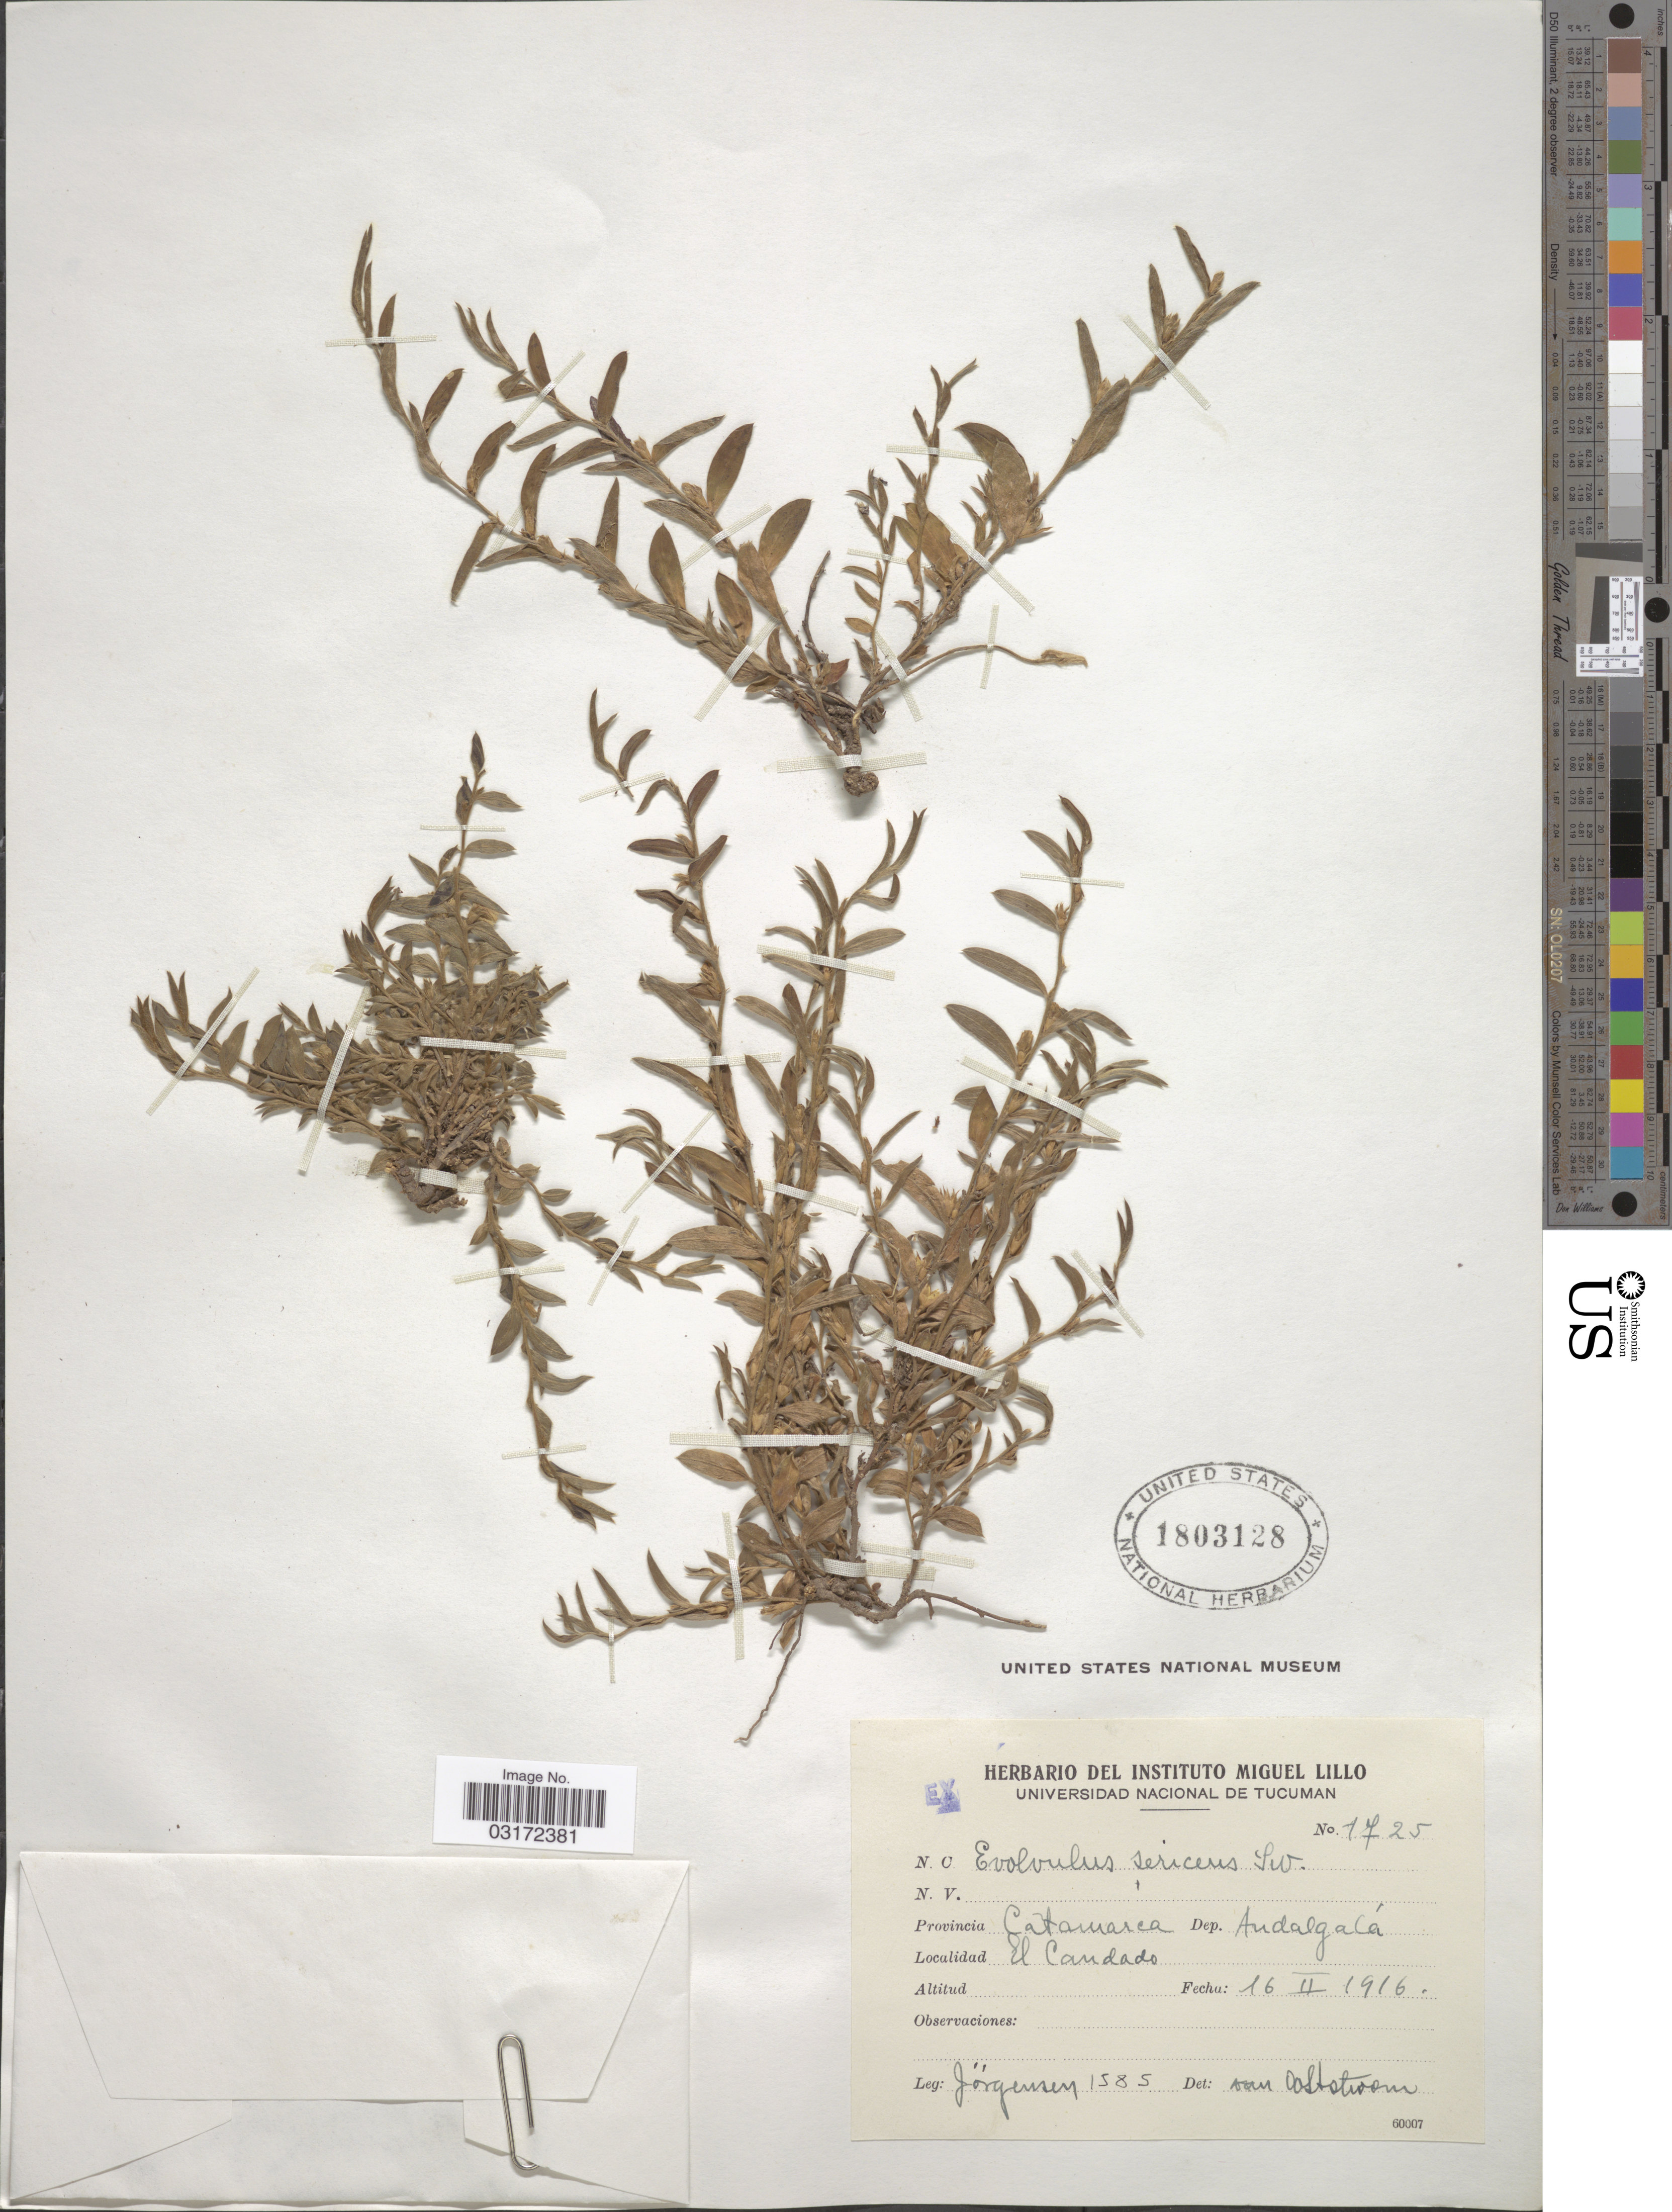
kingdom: Plantae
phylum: Tracheophyta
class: Magnoliopsida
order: Solanales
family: Convolvulaceae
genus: Evolvulus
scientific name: Evolvulus sericeus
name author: Sw.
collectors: Jorgensen, --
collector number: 1585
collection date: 1916-02-16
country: Argentina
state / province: Catamarca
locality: Dep. Andalgalá, El Candado.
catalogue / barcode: US 1803128